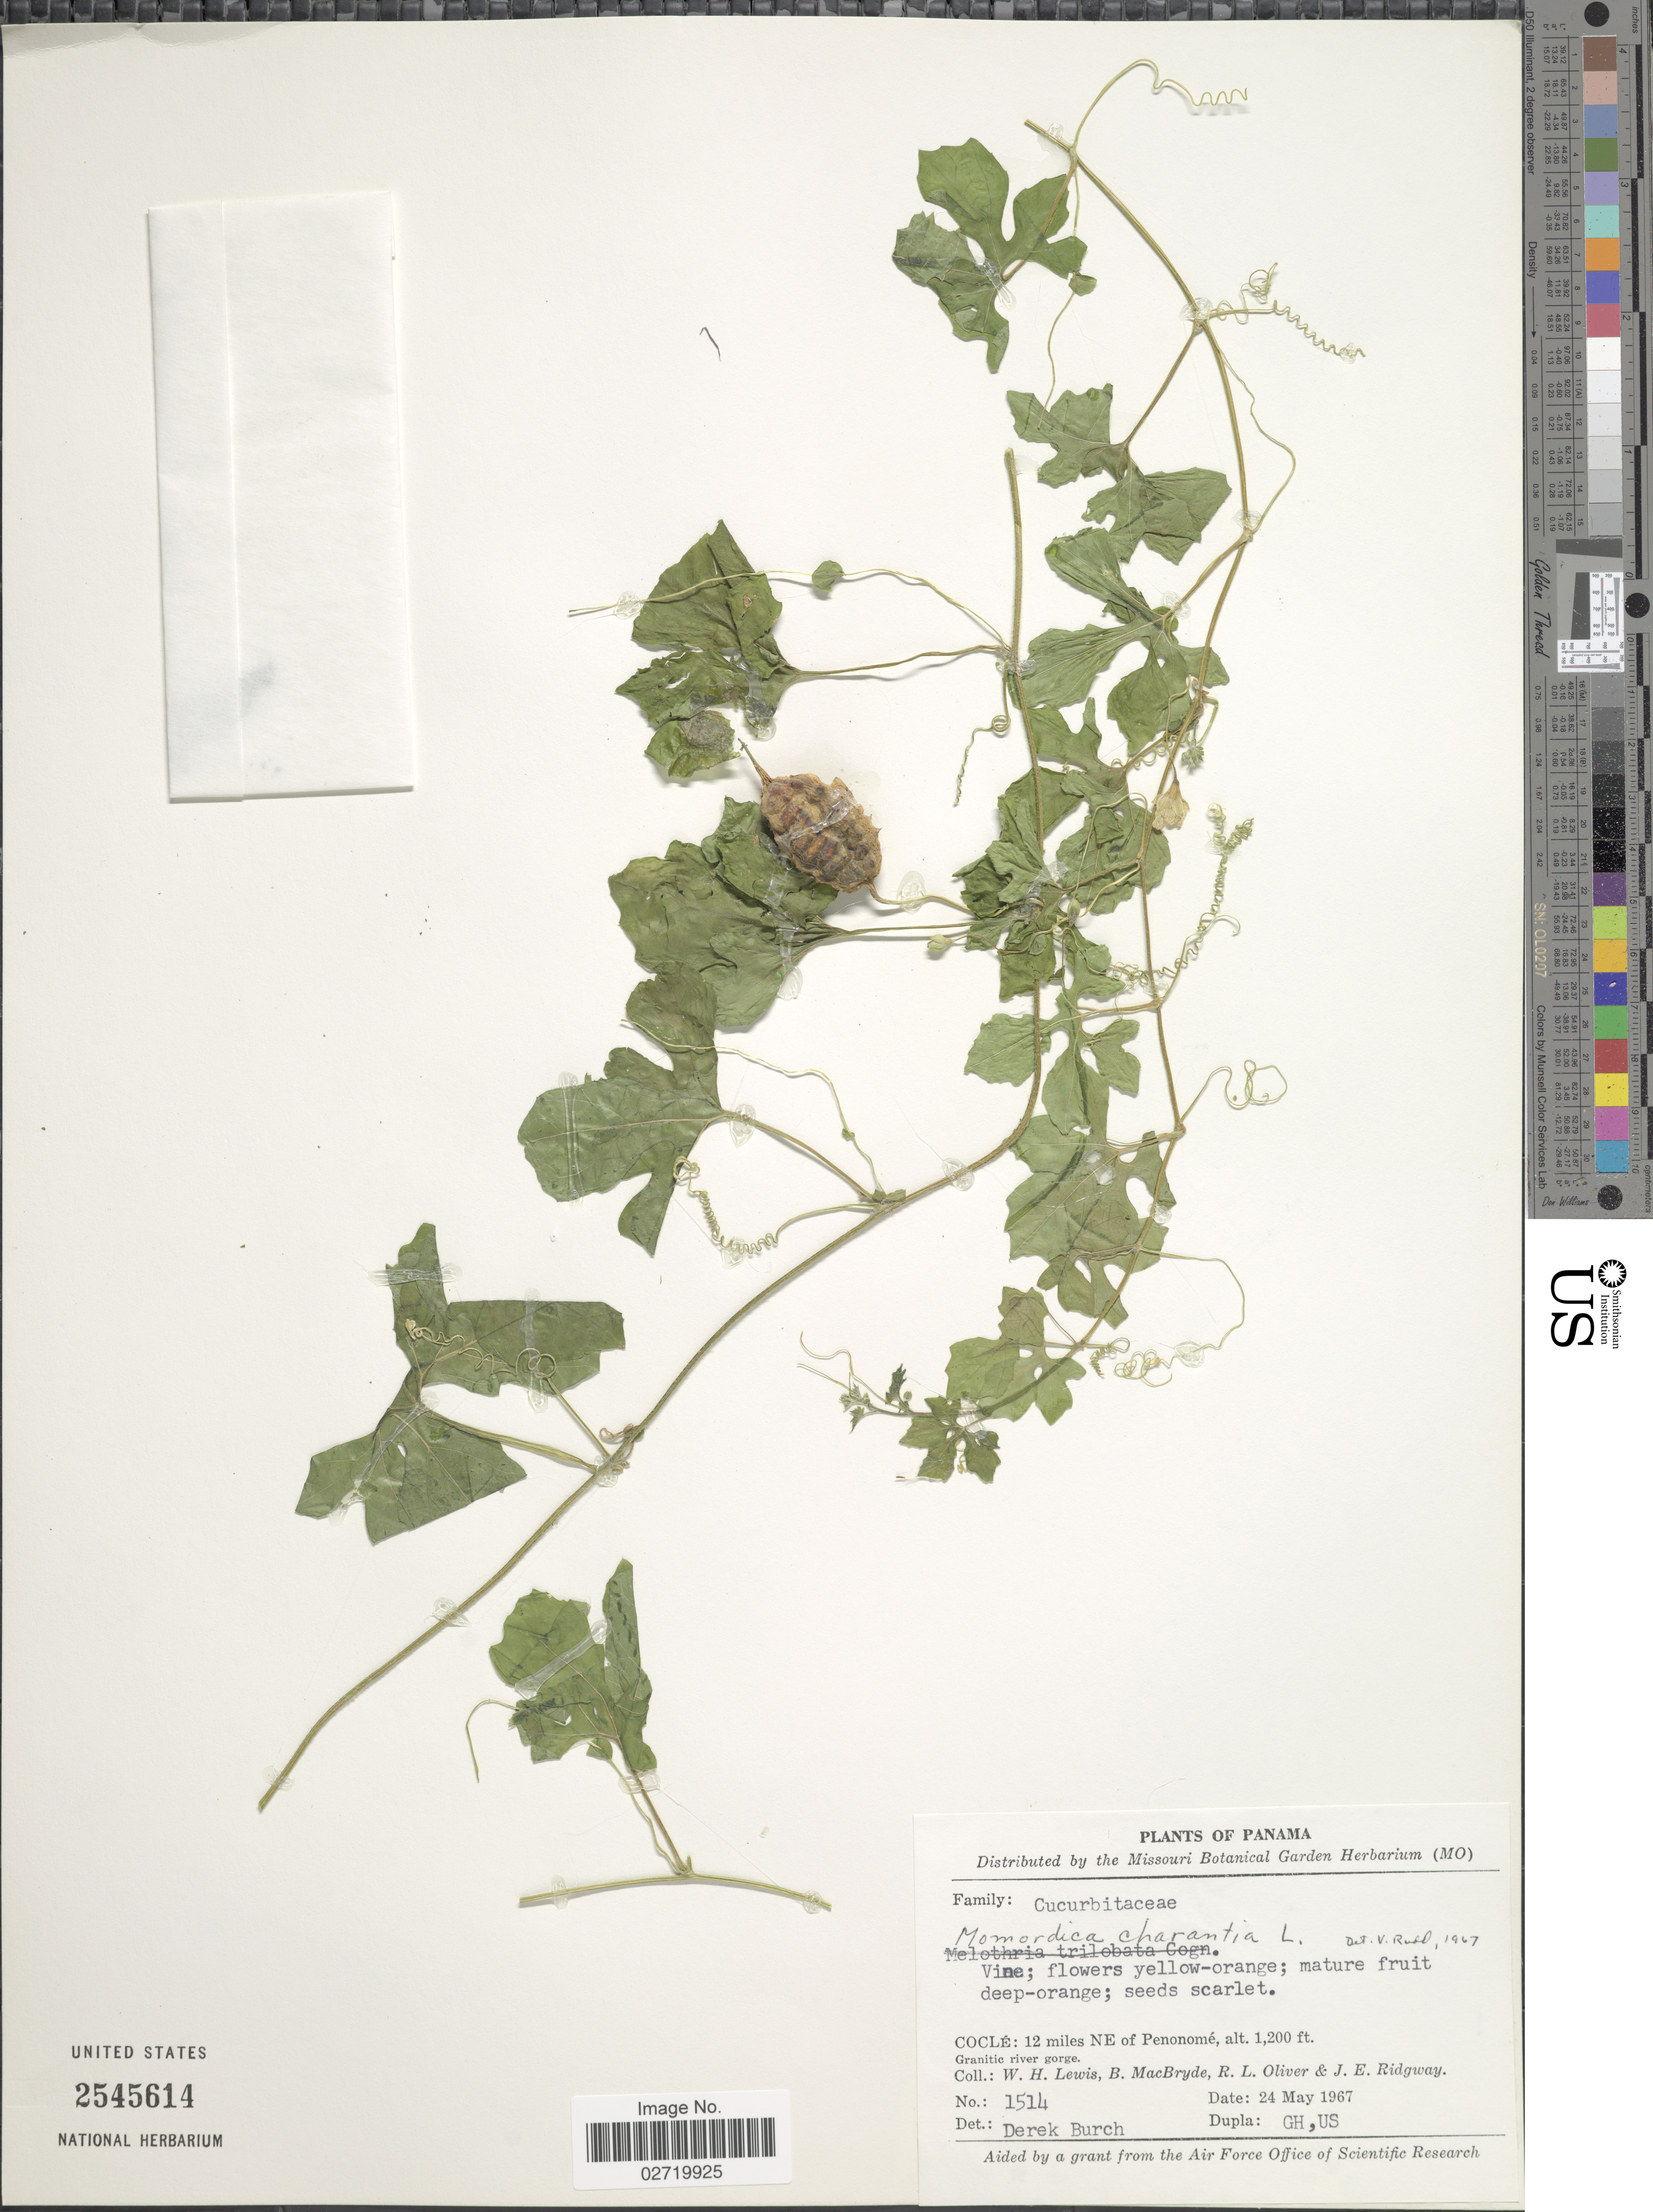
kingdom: Plantae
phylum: Tracheophyta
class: Magnoliopsida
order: Cucurbitales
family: Cucurbitaceae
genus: Momordica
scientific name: Momordica charantia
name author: L.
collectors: W. H. Lewis, B. MacBryde, R. Oliver & J. Ridgway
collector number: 1514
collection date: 1967-05-24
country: Panama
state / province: Coclé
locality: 12 miles NE of Penonome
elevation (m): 366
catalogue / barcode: US 2545614